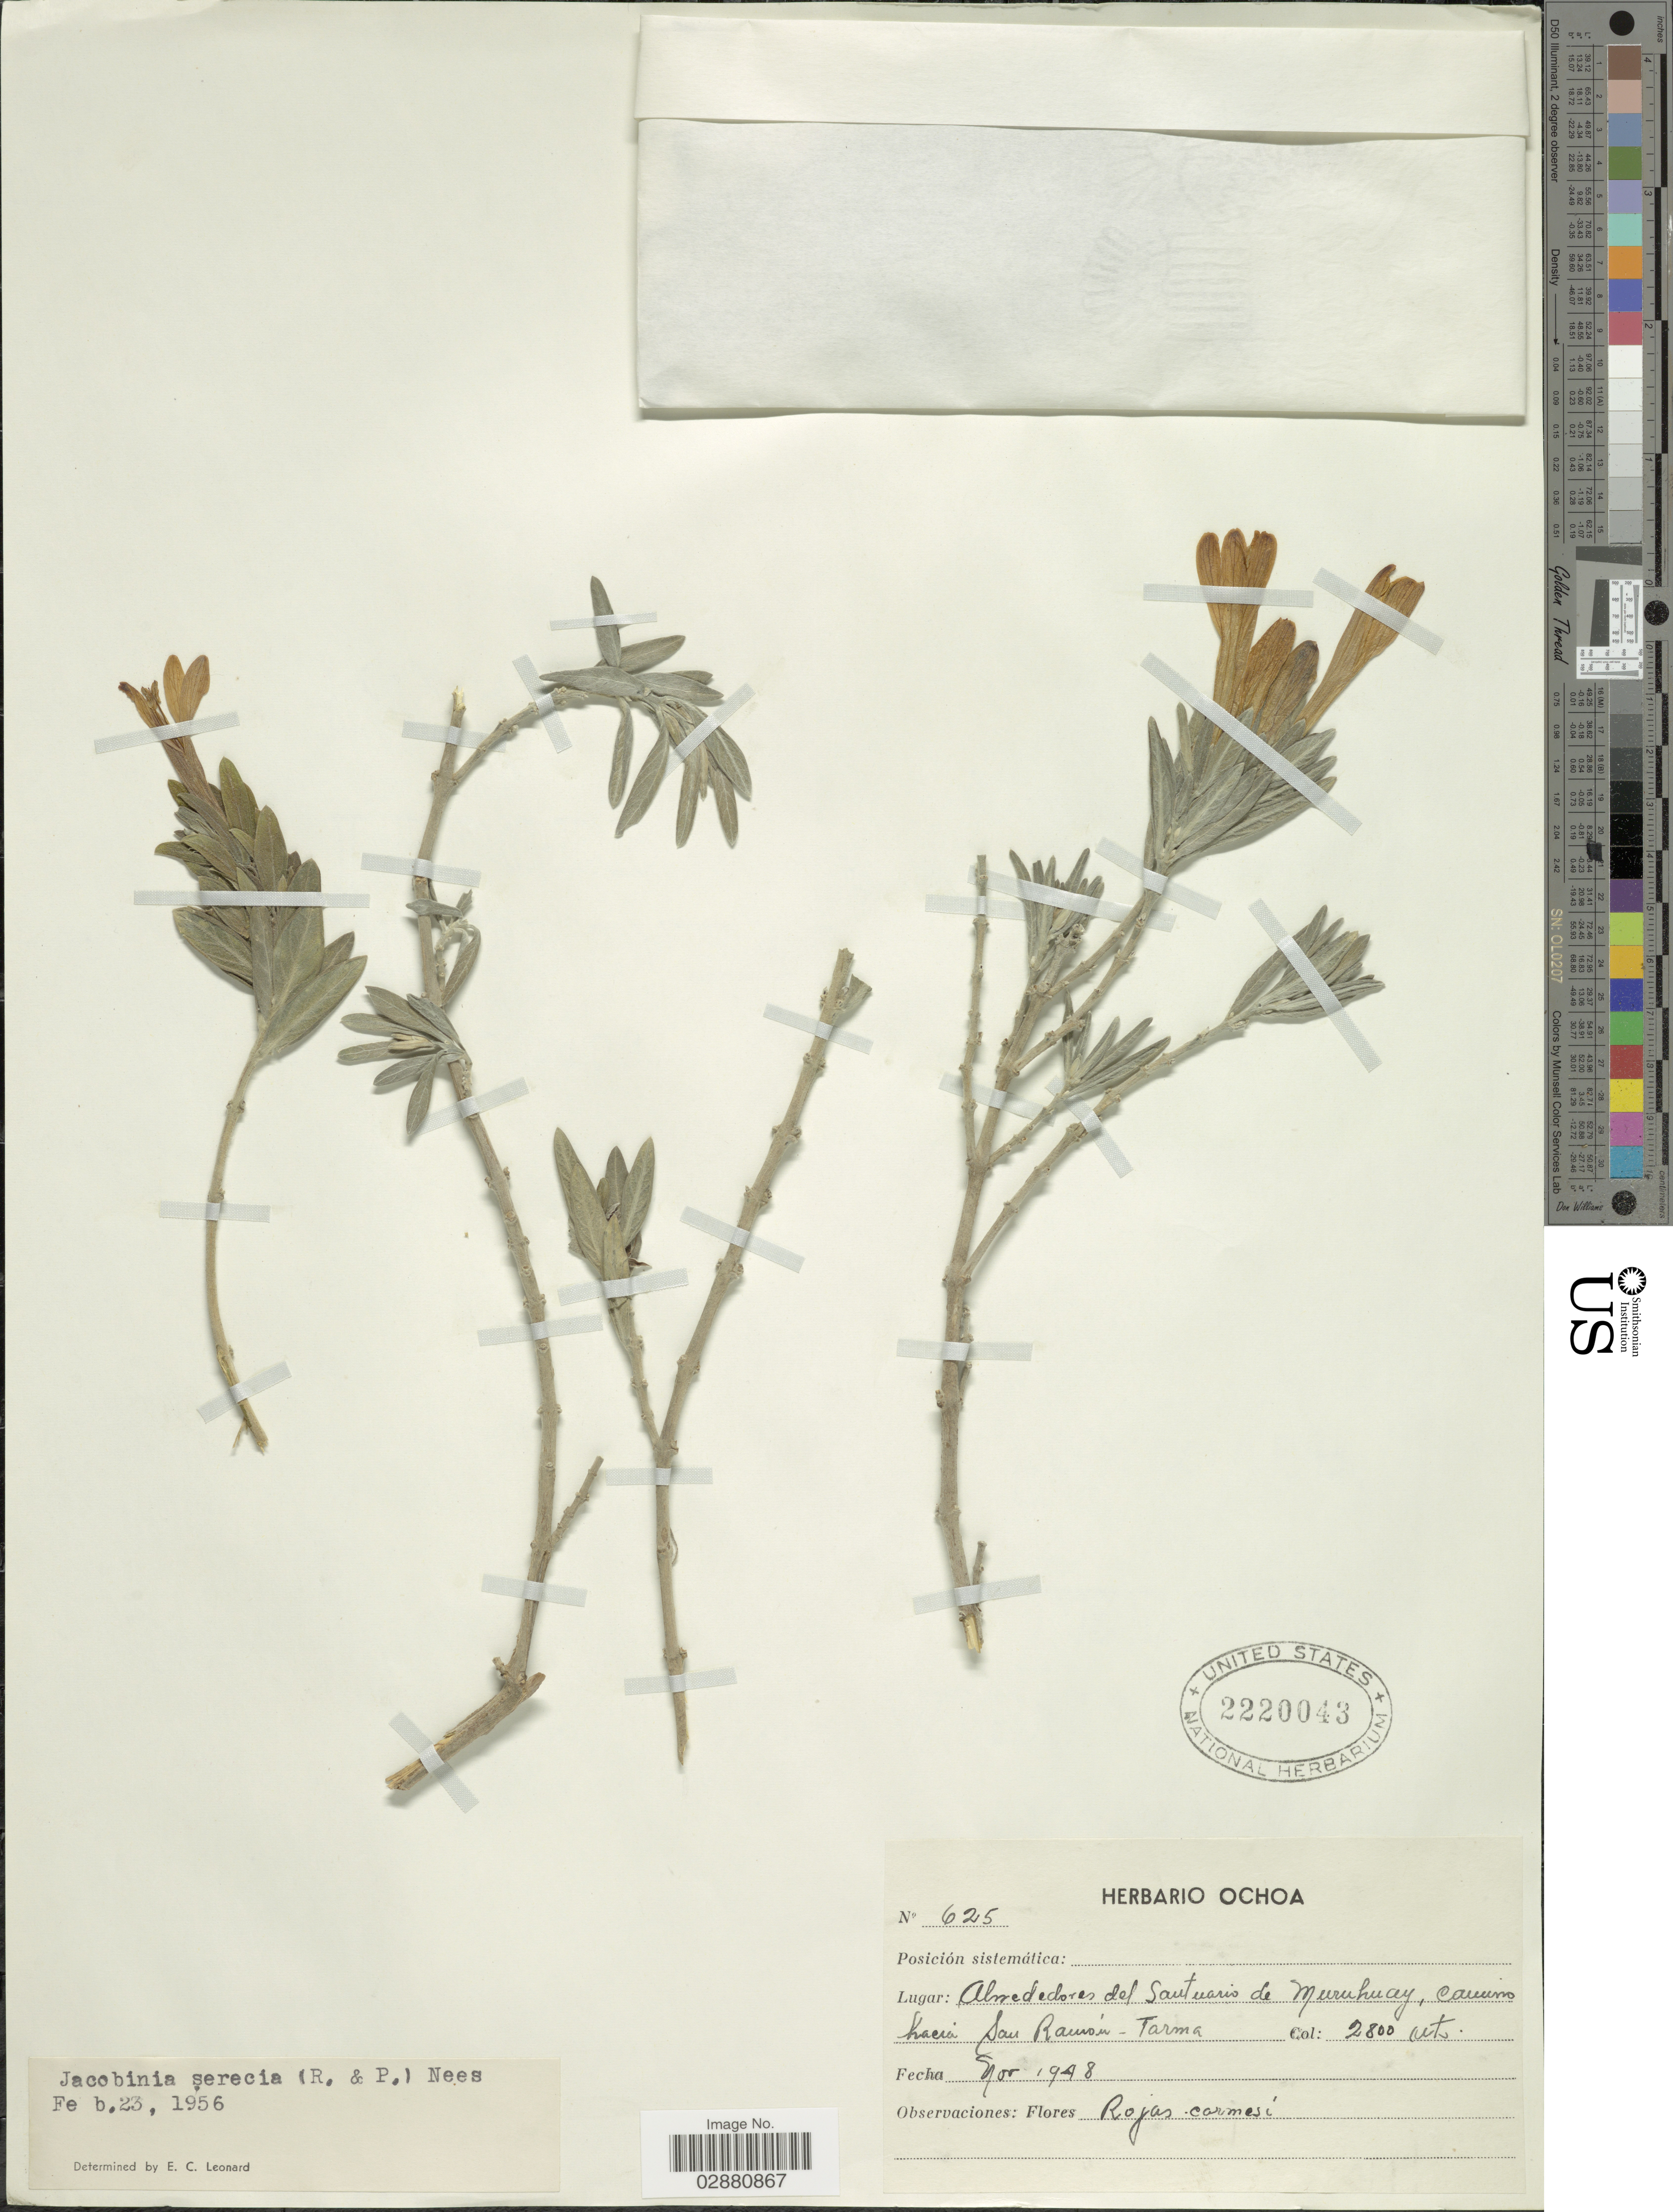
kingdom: Plantae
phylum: Tracheophyta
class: Magnoliopsida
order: Lamiales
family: Acanthaceae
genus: Justicia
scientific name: Justicia sericea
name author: Ruiz & Pav.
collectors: ex herb. Ochoa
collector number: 625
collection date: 1948-11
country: Peru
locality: Alrrededores del Santuario de Muruhuay, Camino hacia San Ramón - Tarma.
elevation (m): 2800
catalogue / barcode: US 2220043